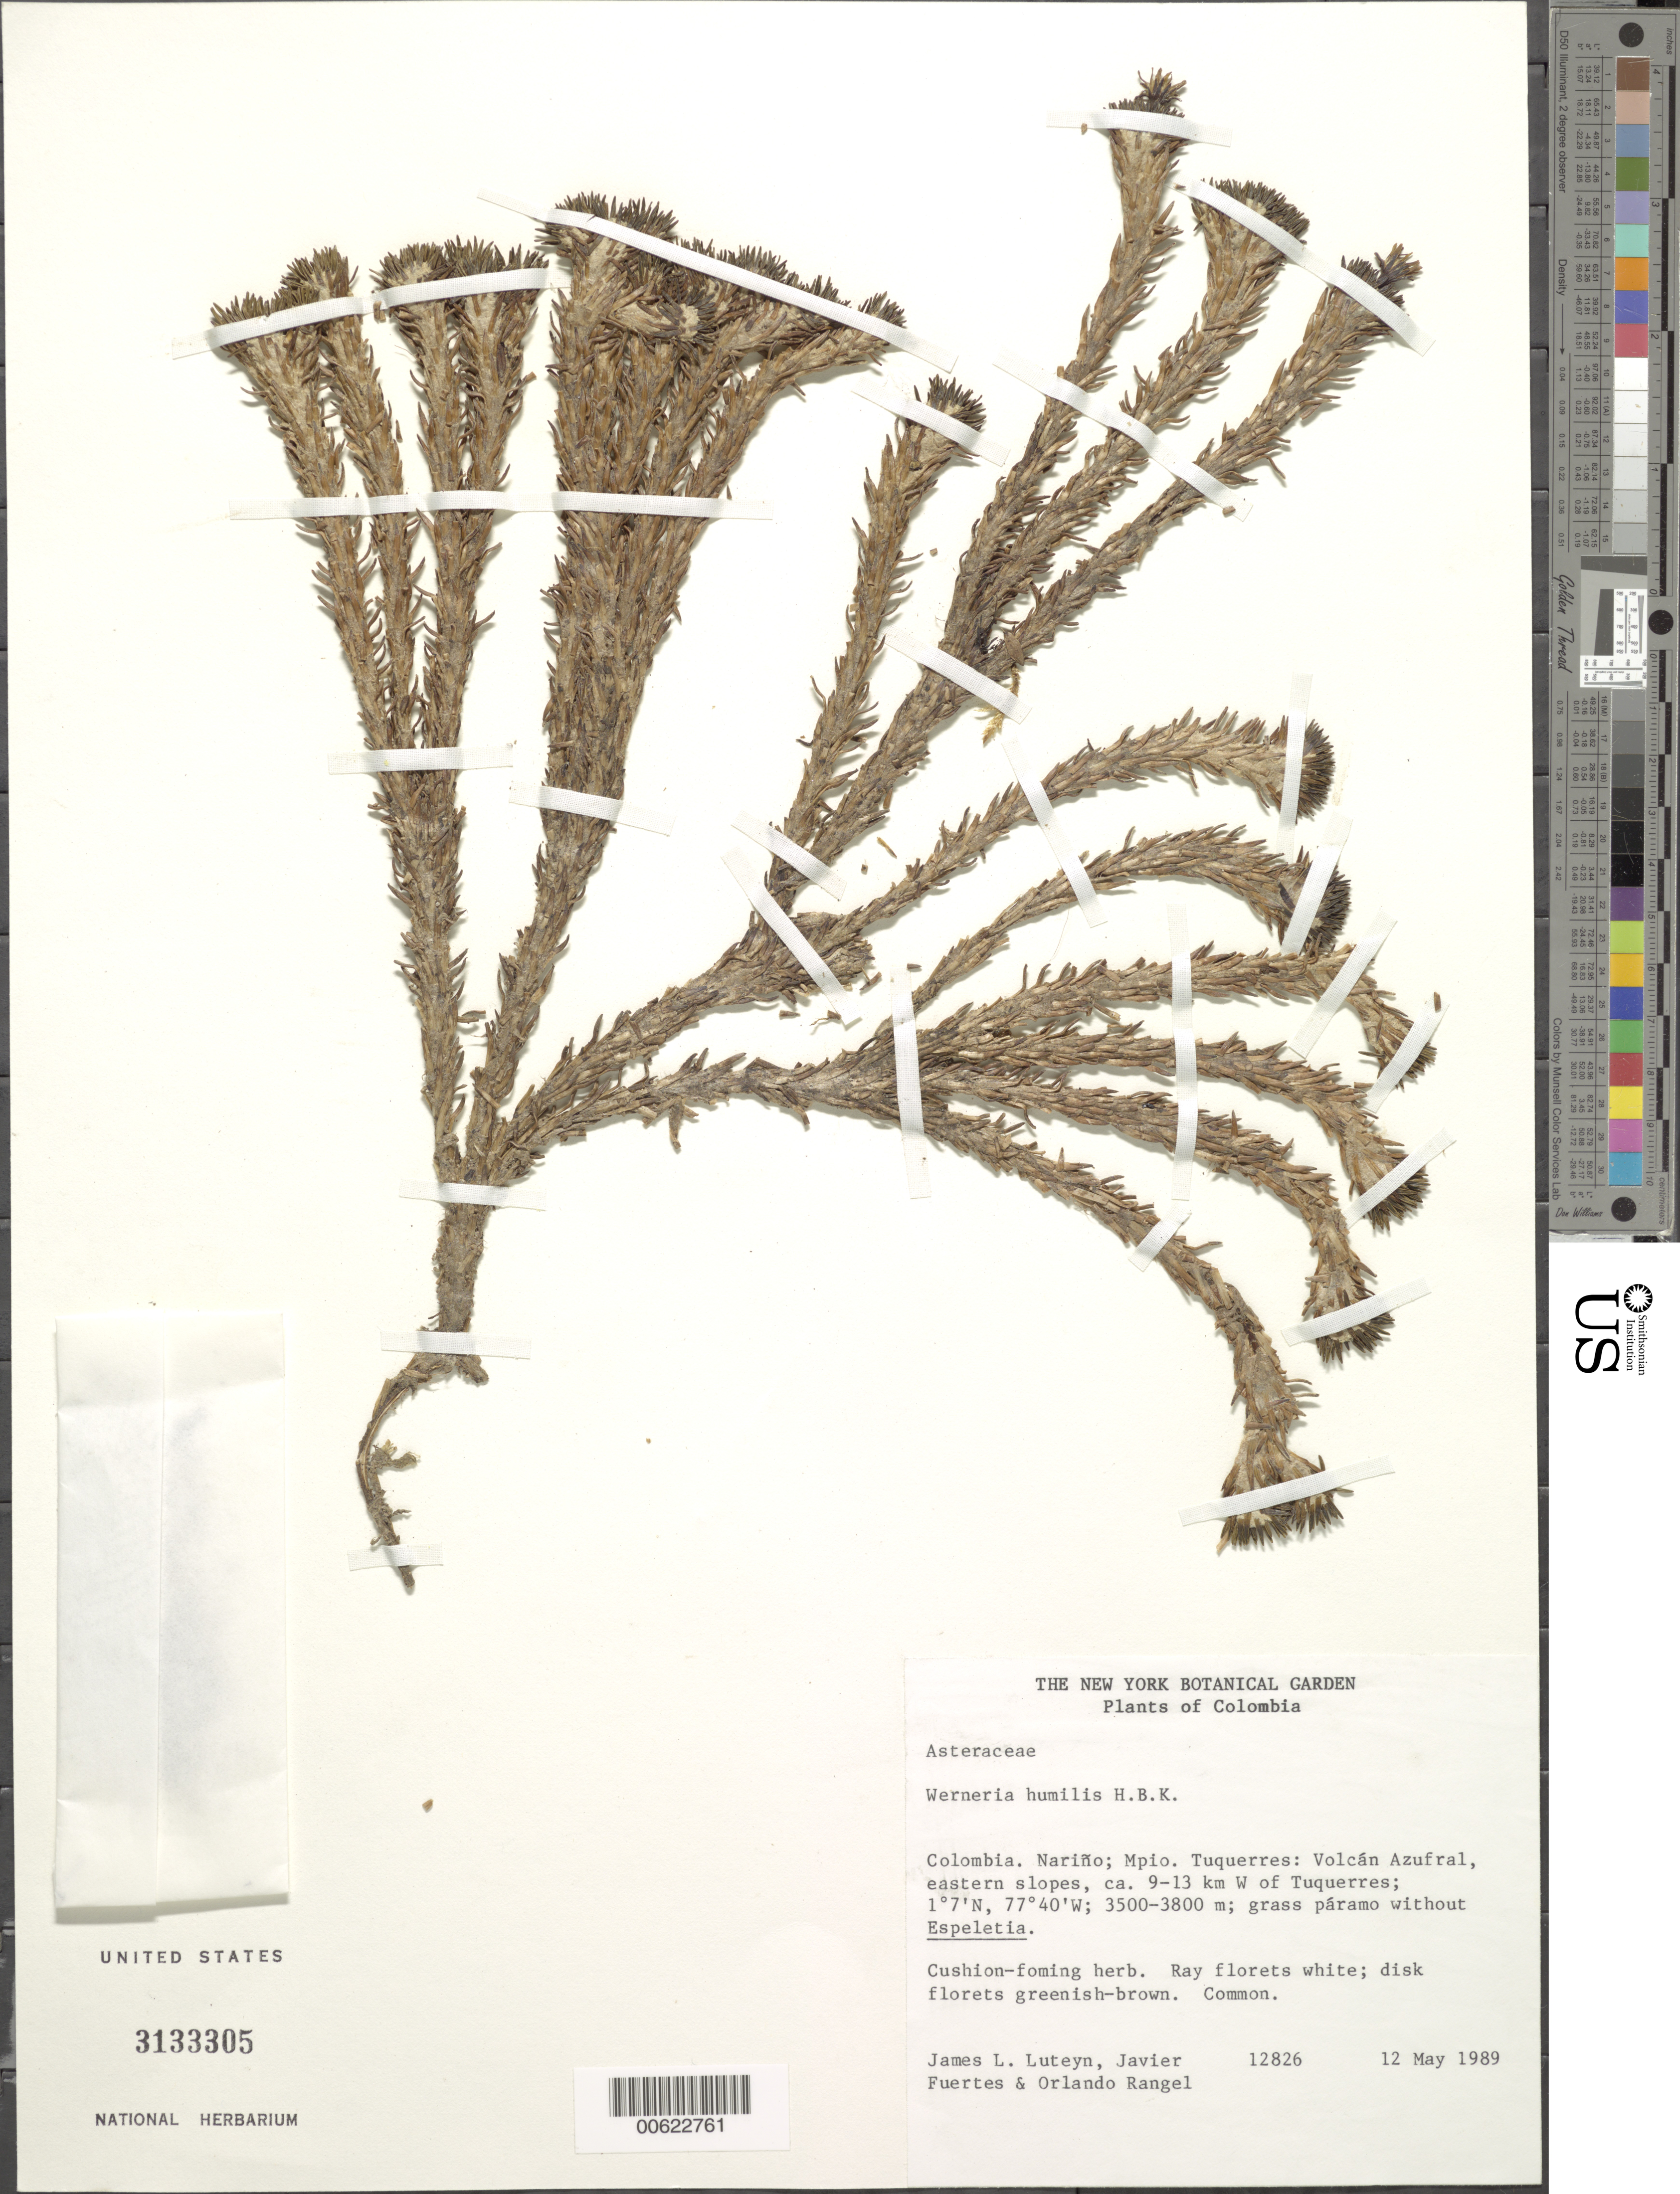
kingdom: Plantae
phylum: Tracheophyta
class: Magnoliopsida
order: Asterales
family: Asteraceae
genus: Xenophyllum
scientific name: Xenophyllum humile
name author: (Kunth) V.A. Funk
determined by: Funk, Vicki A., (BOT), Smithsonian Institution - National Museum of Natural History (UNITED STATES)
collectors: J. L. Luteyn, J. Fuertes & O. Rangel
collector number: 12826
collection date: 1989-05-12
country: Colombia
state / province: Nariño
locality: Túquerres: Volcán Azufral, eastern slopes, ca. 9-13 km W of Túquerres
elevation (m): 3500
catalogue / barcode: US 3133305